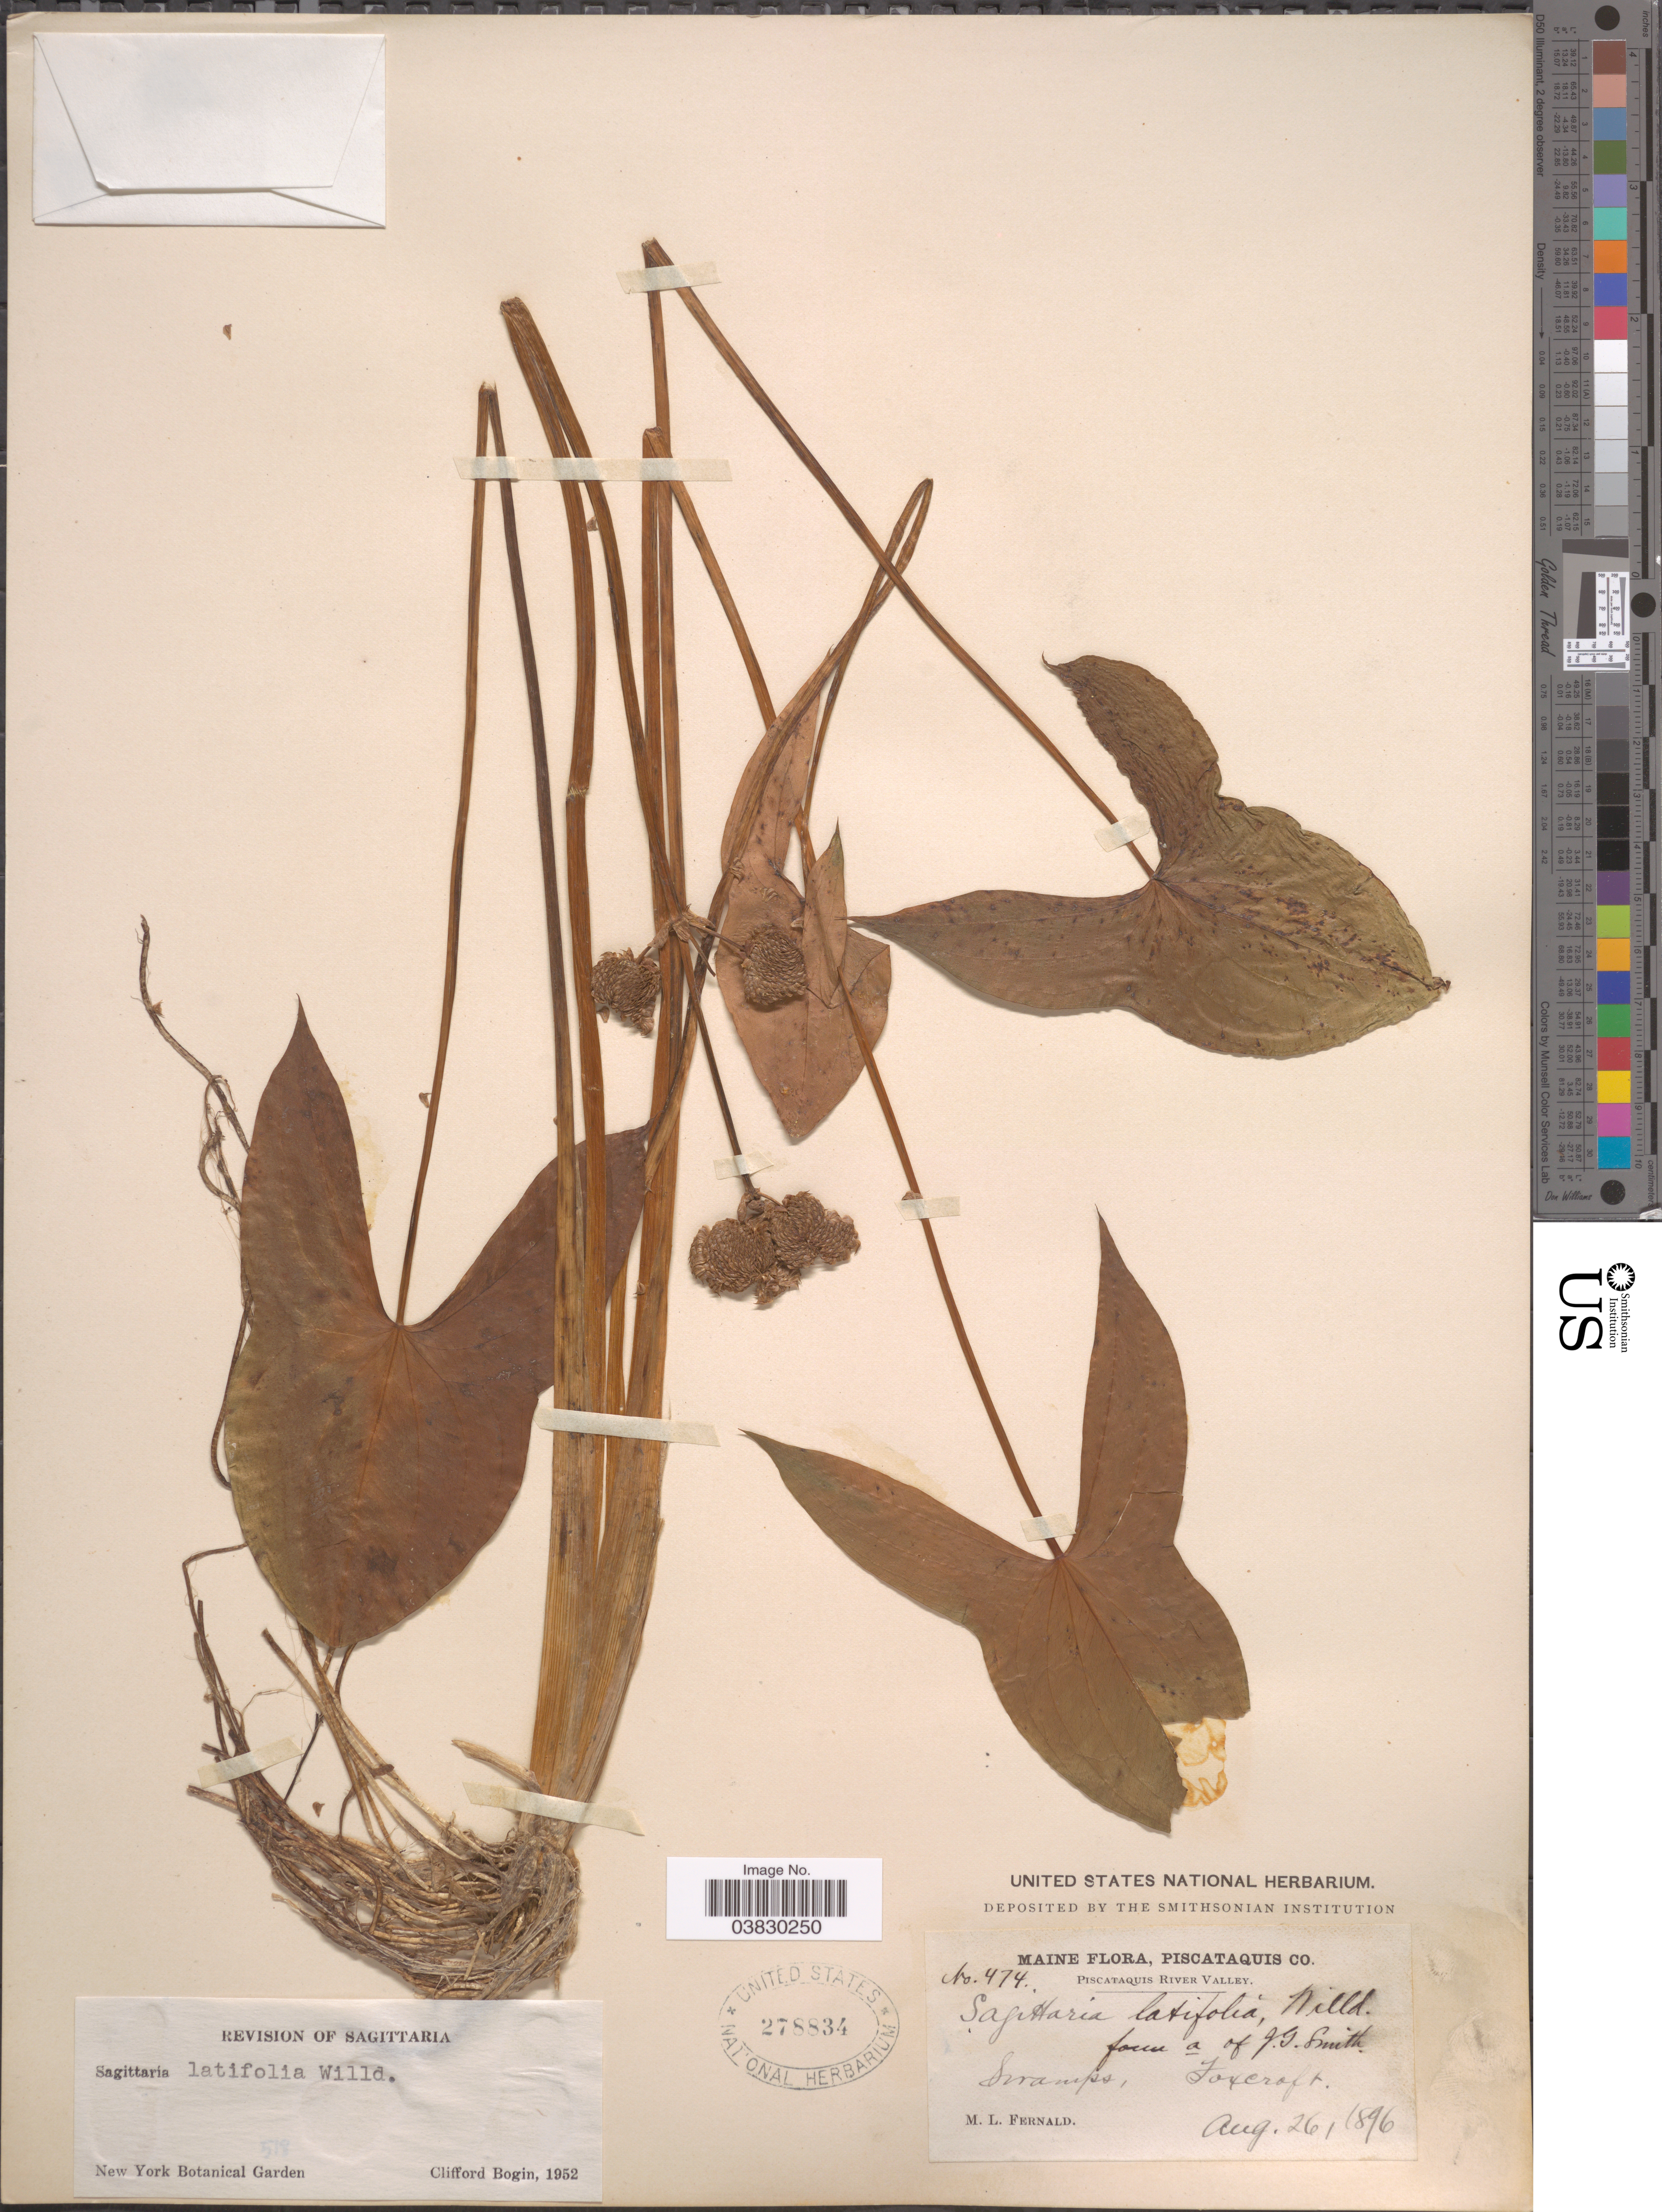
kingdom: Plantae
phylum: Tracheophyta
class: Liliopsida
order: Alismatales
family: Alismataceae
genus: Sagittaria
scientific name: Sagittaria latifolia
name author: Willd.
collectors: M. L. Fernald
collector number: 474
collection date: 1896-08-26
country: United States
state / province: Maine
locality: Piscataquis Co. Piscataquis River Valley. Foxcroft.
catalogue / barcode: US 278834